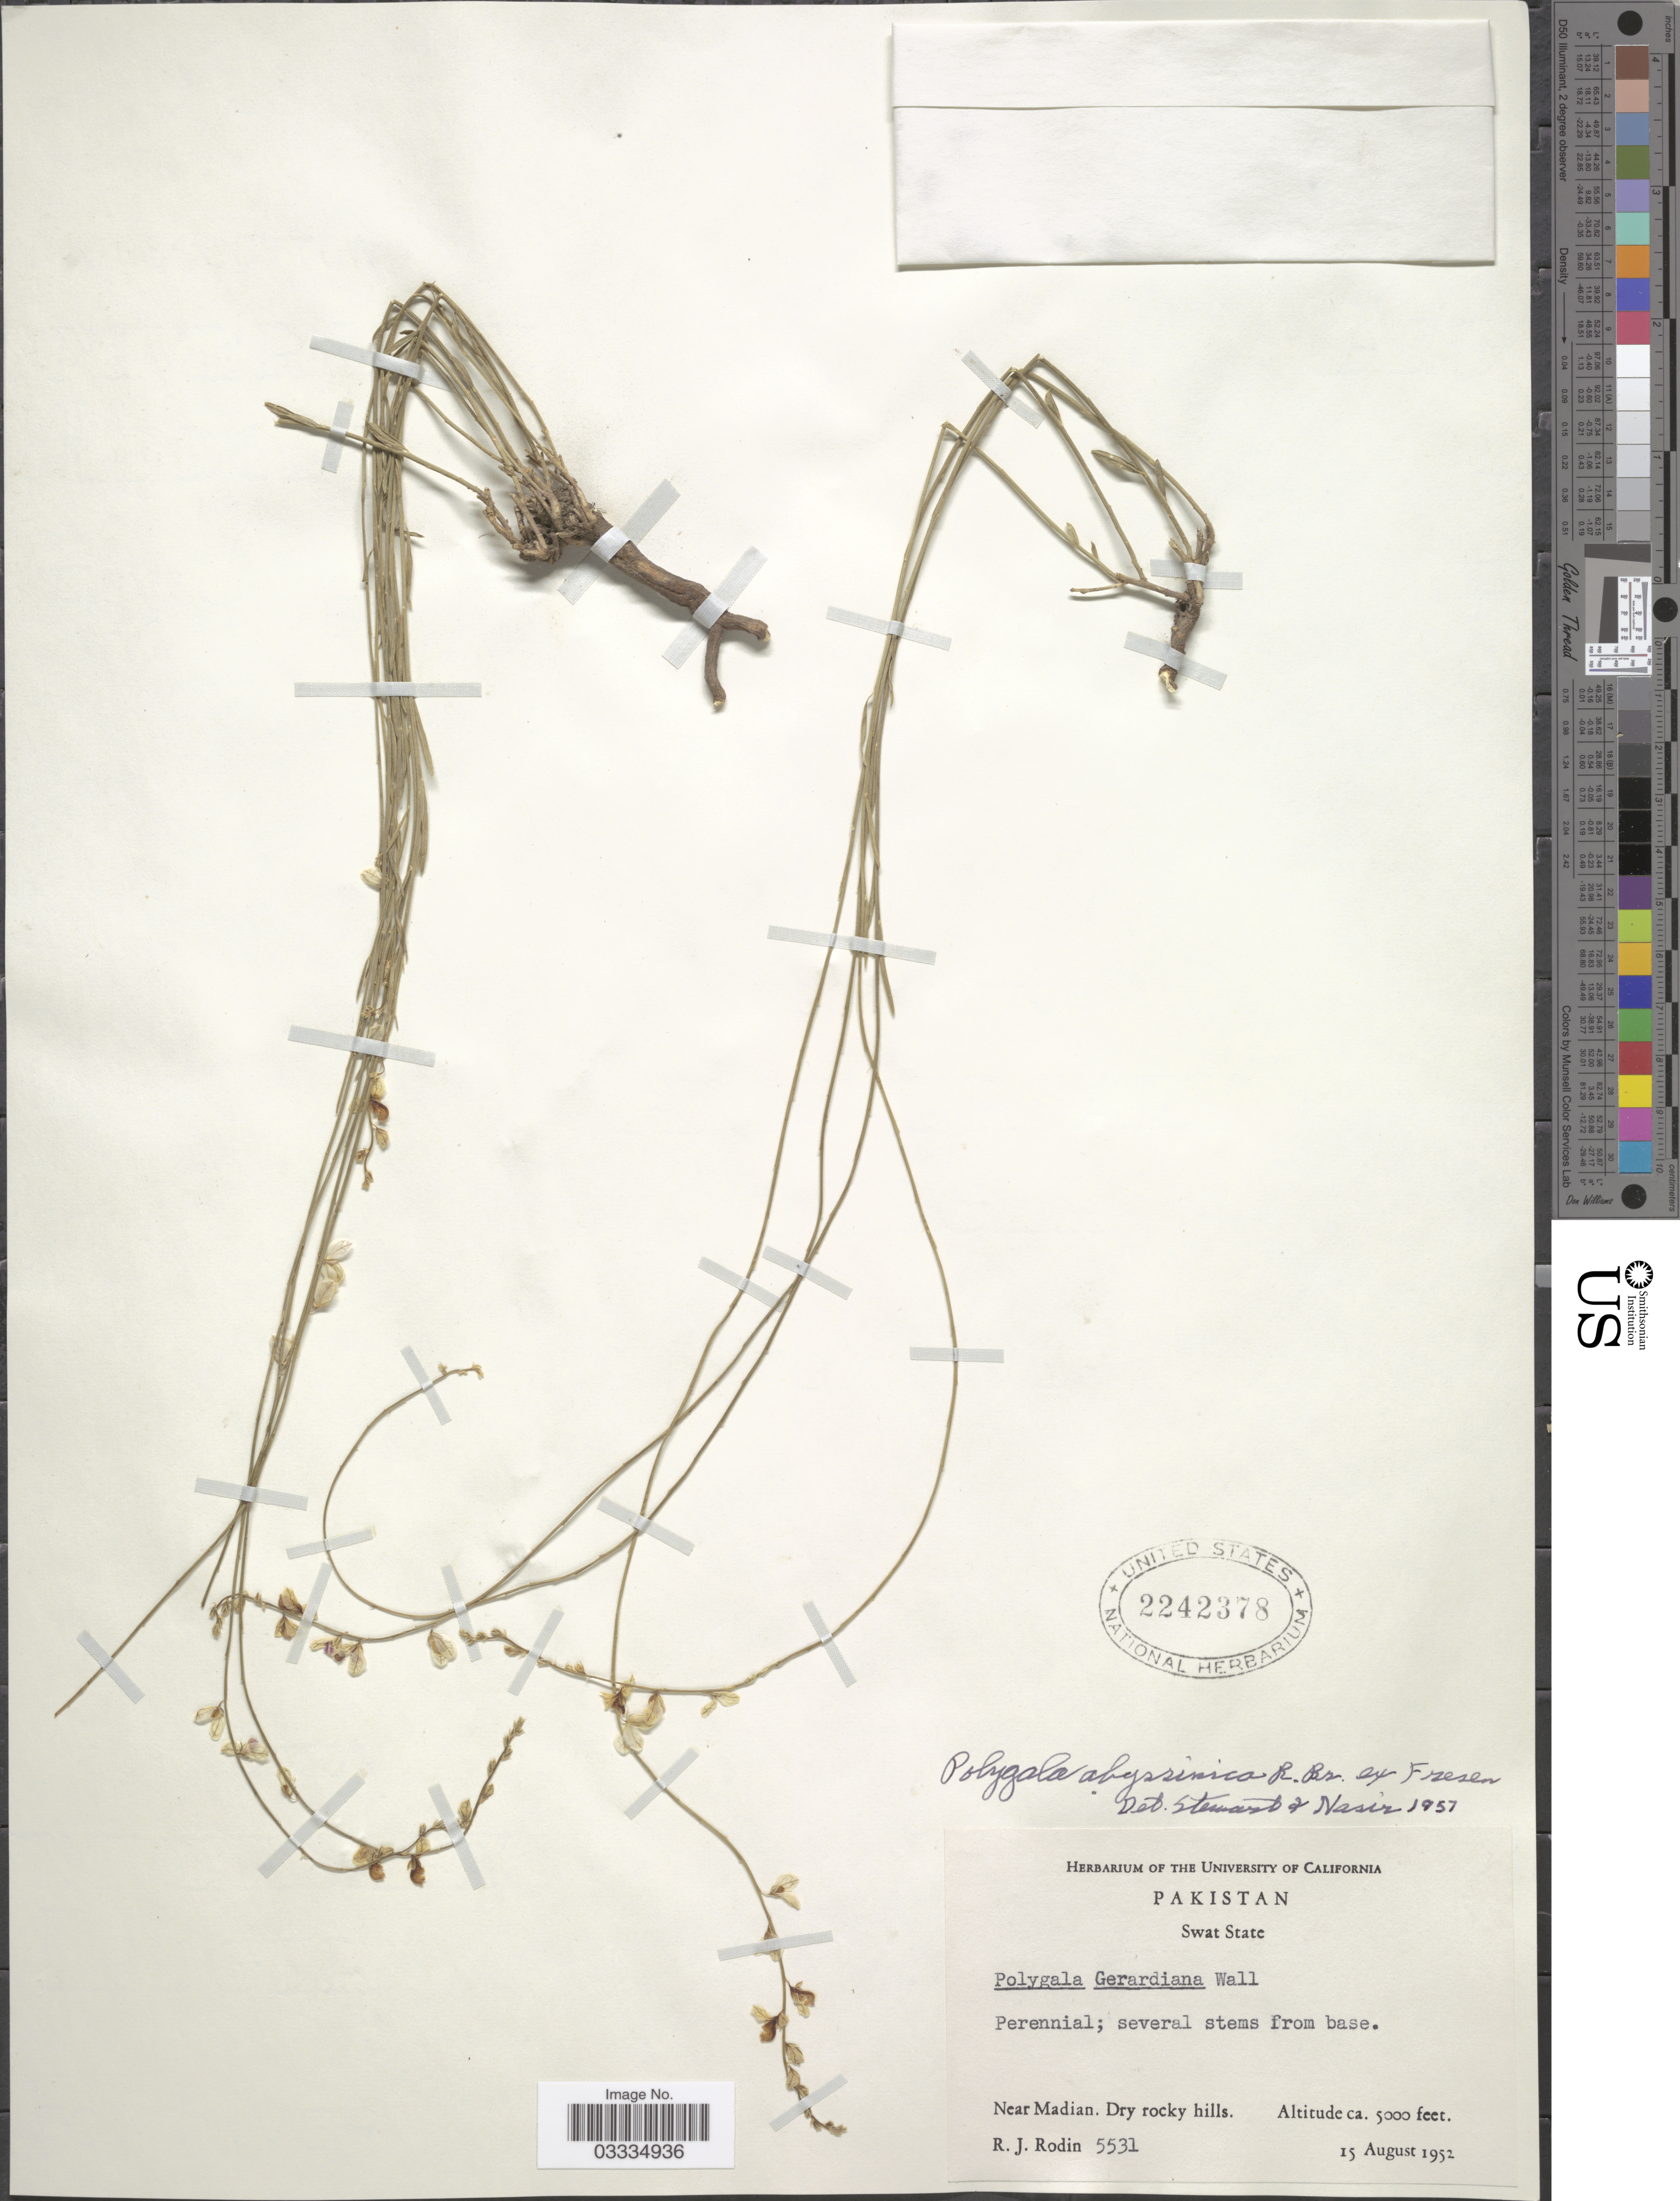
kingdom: Plantae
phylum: Tracheophyta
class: Magnoliopsida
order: Fabales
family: Polygalaceae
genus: Polygala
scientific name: Polygala abyssinica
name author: R. Br. ex Fresen.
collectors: R. J. Rodin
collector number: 5531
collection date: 1952-08-15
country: Pakistan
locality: Swat State. Near Madian.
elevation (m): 1524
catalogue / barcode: US 2242378